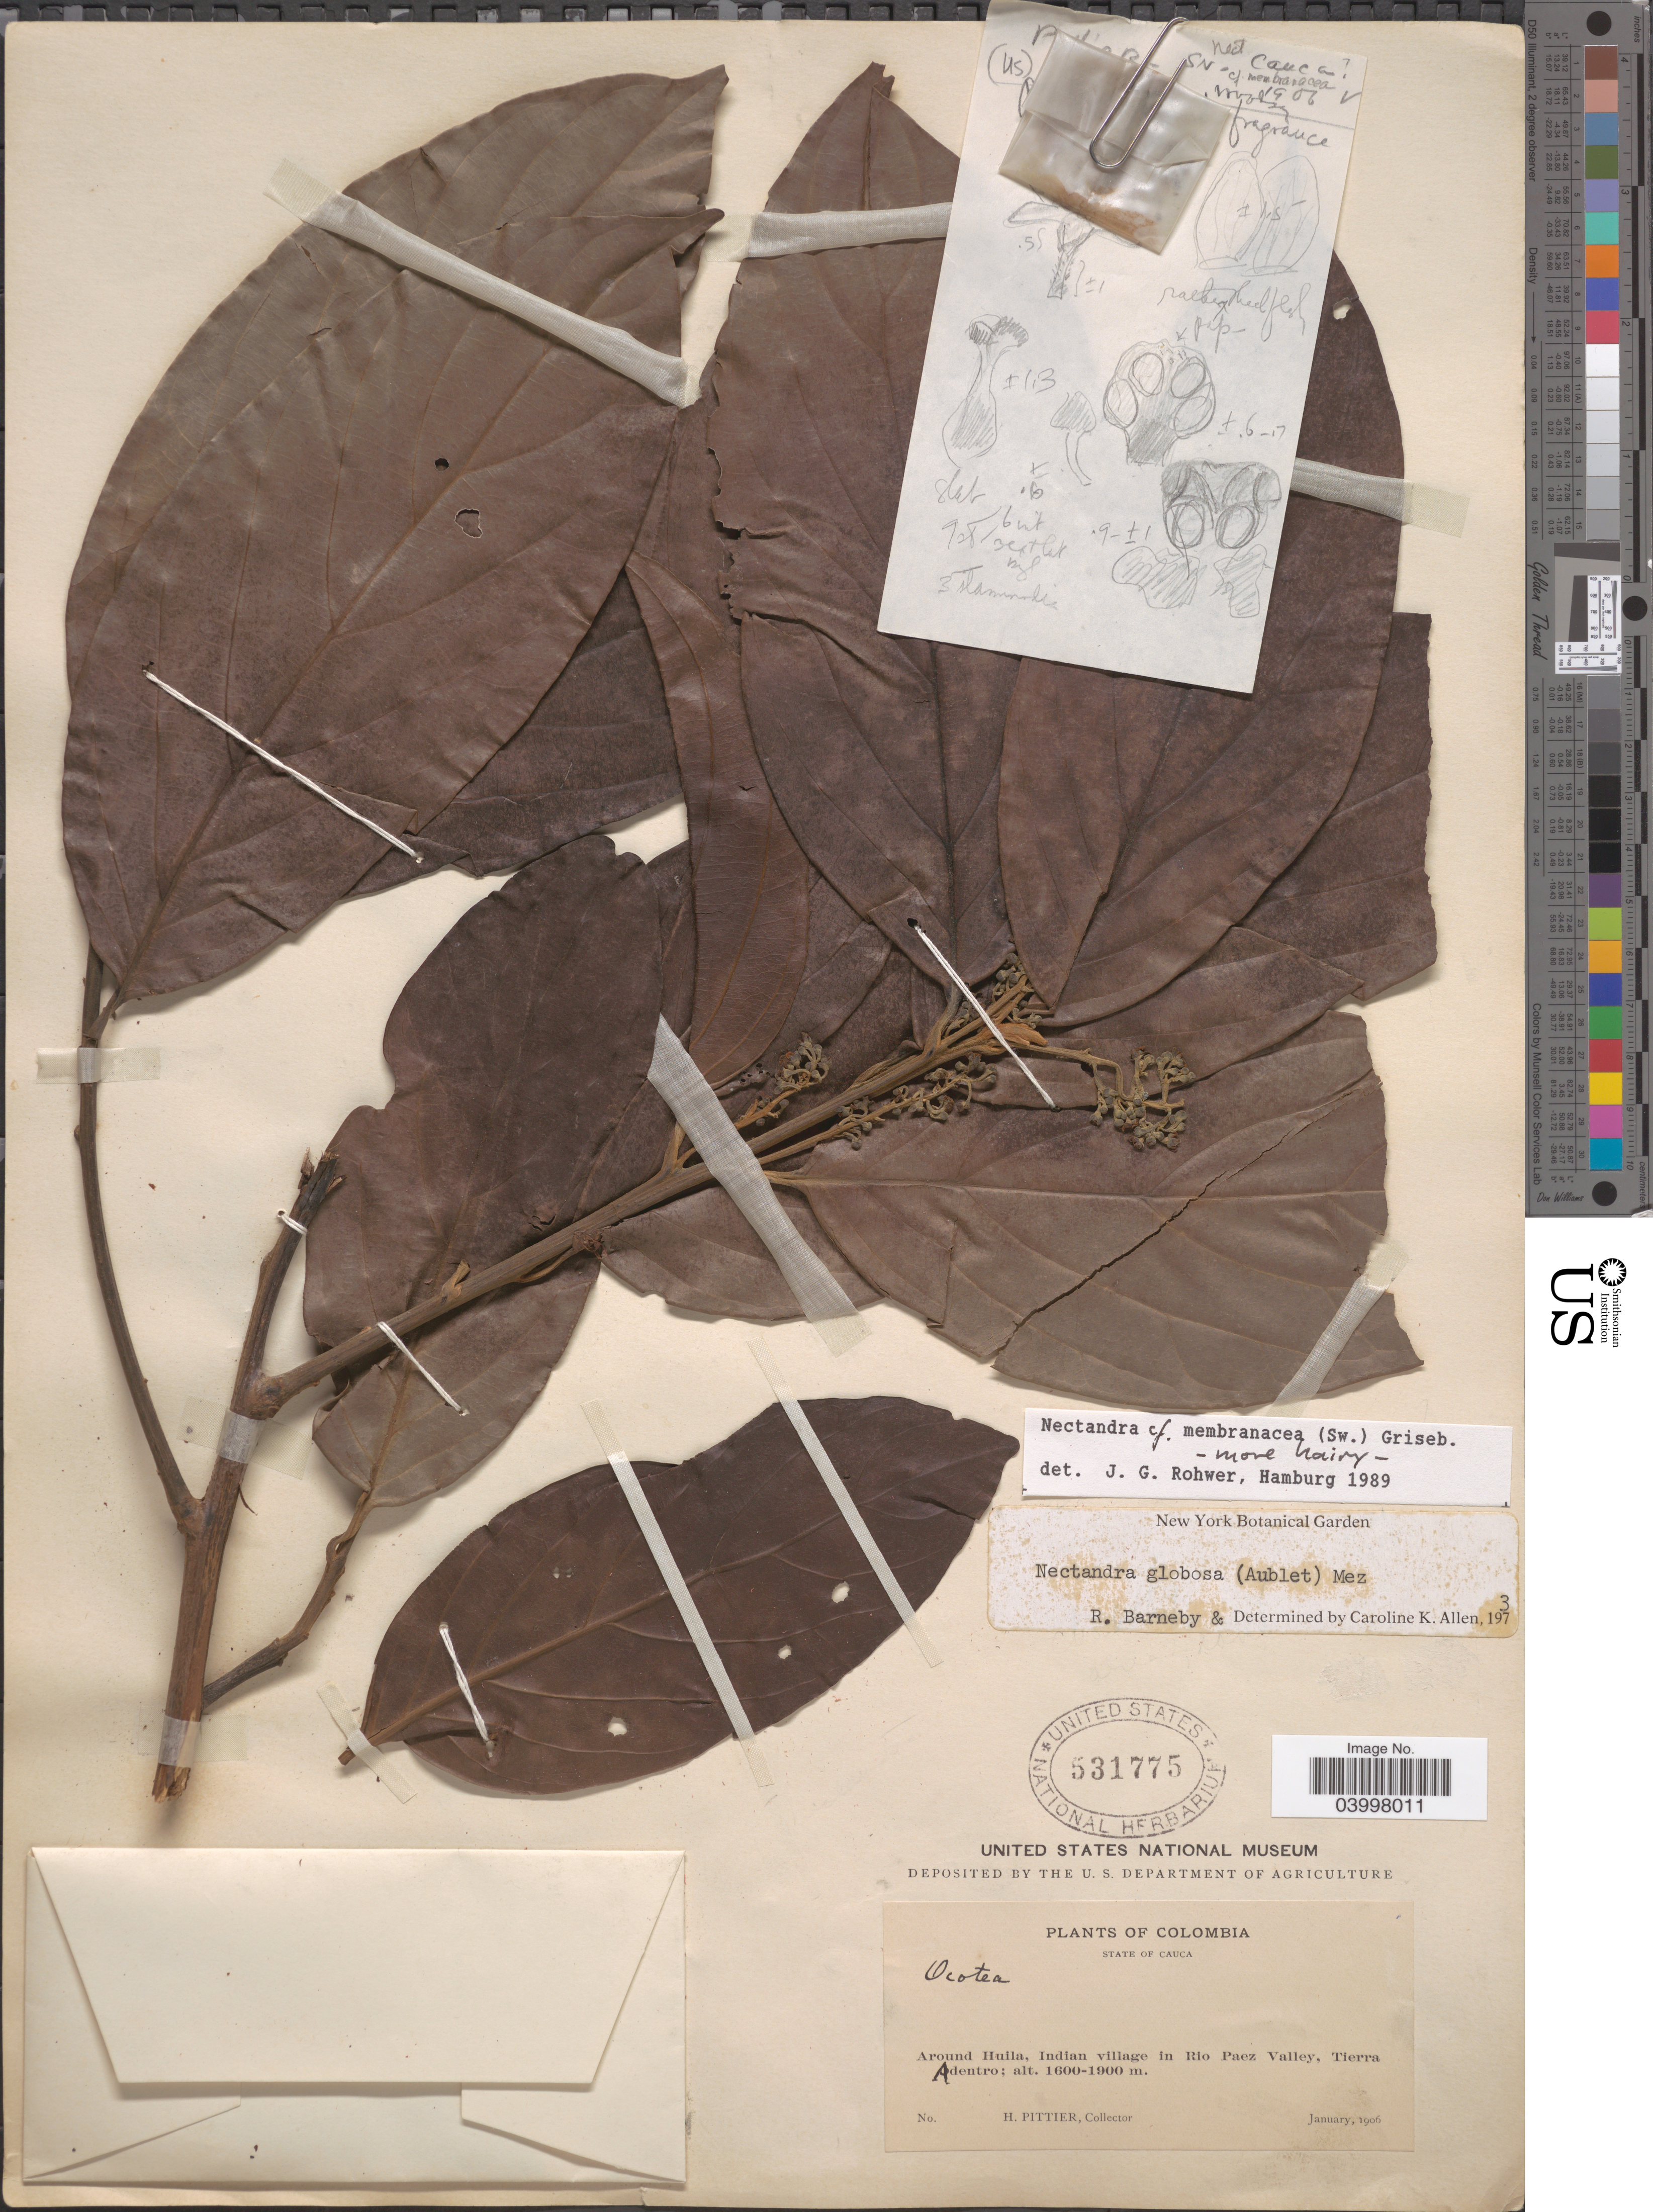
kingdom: Plantae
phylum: Tracheophyta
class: Magnoliopsida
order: Laurales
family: Lauraceae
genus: Nectandra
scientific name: Nectandra membranacea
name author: (Sw.) Griseb.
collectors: H. F. Pittier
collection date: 1906-01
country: Colombia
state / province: Cauca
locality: Around Huila, Indian village in Ro Paez Valley, Tierra Adentro.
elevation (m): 1600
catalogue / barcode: US 531775